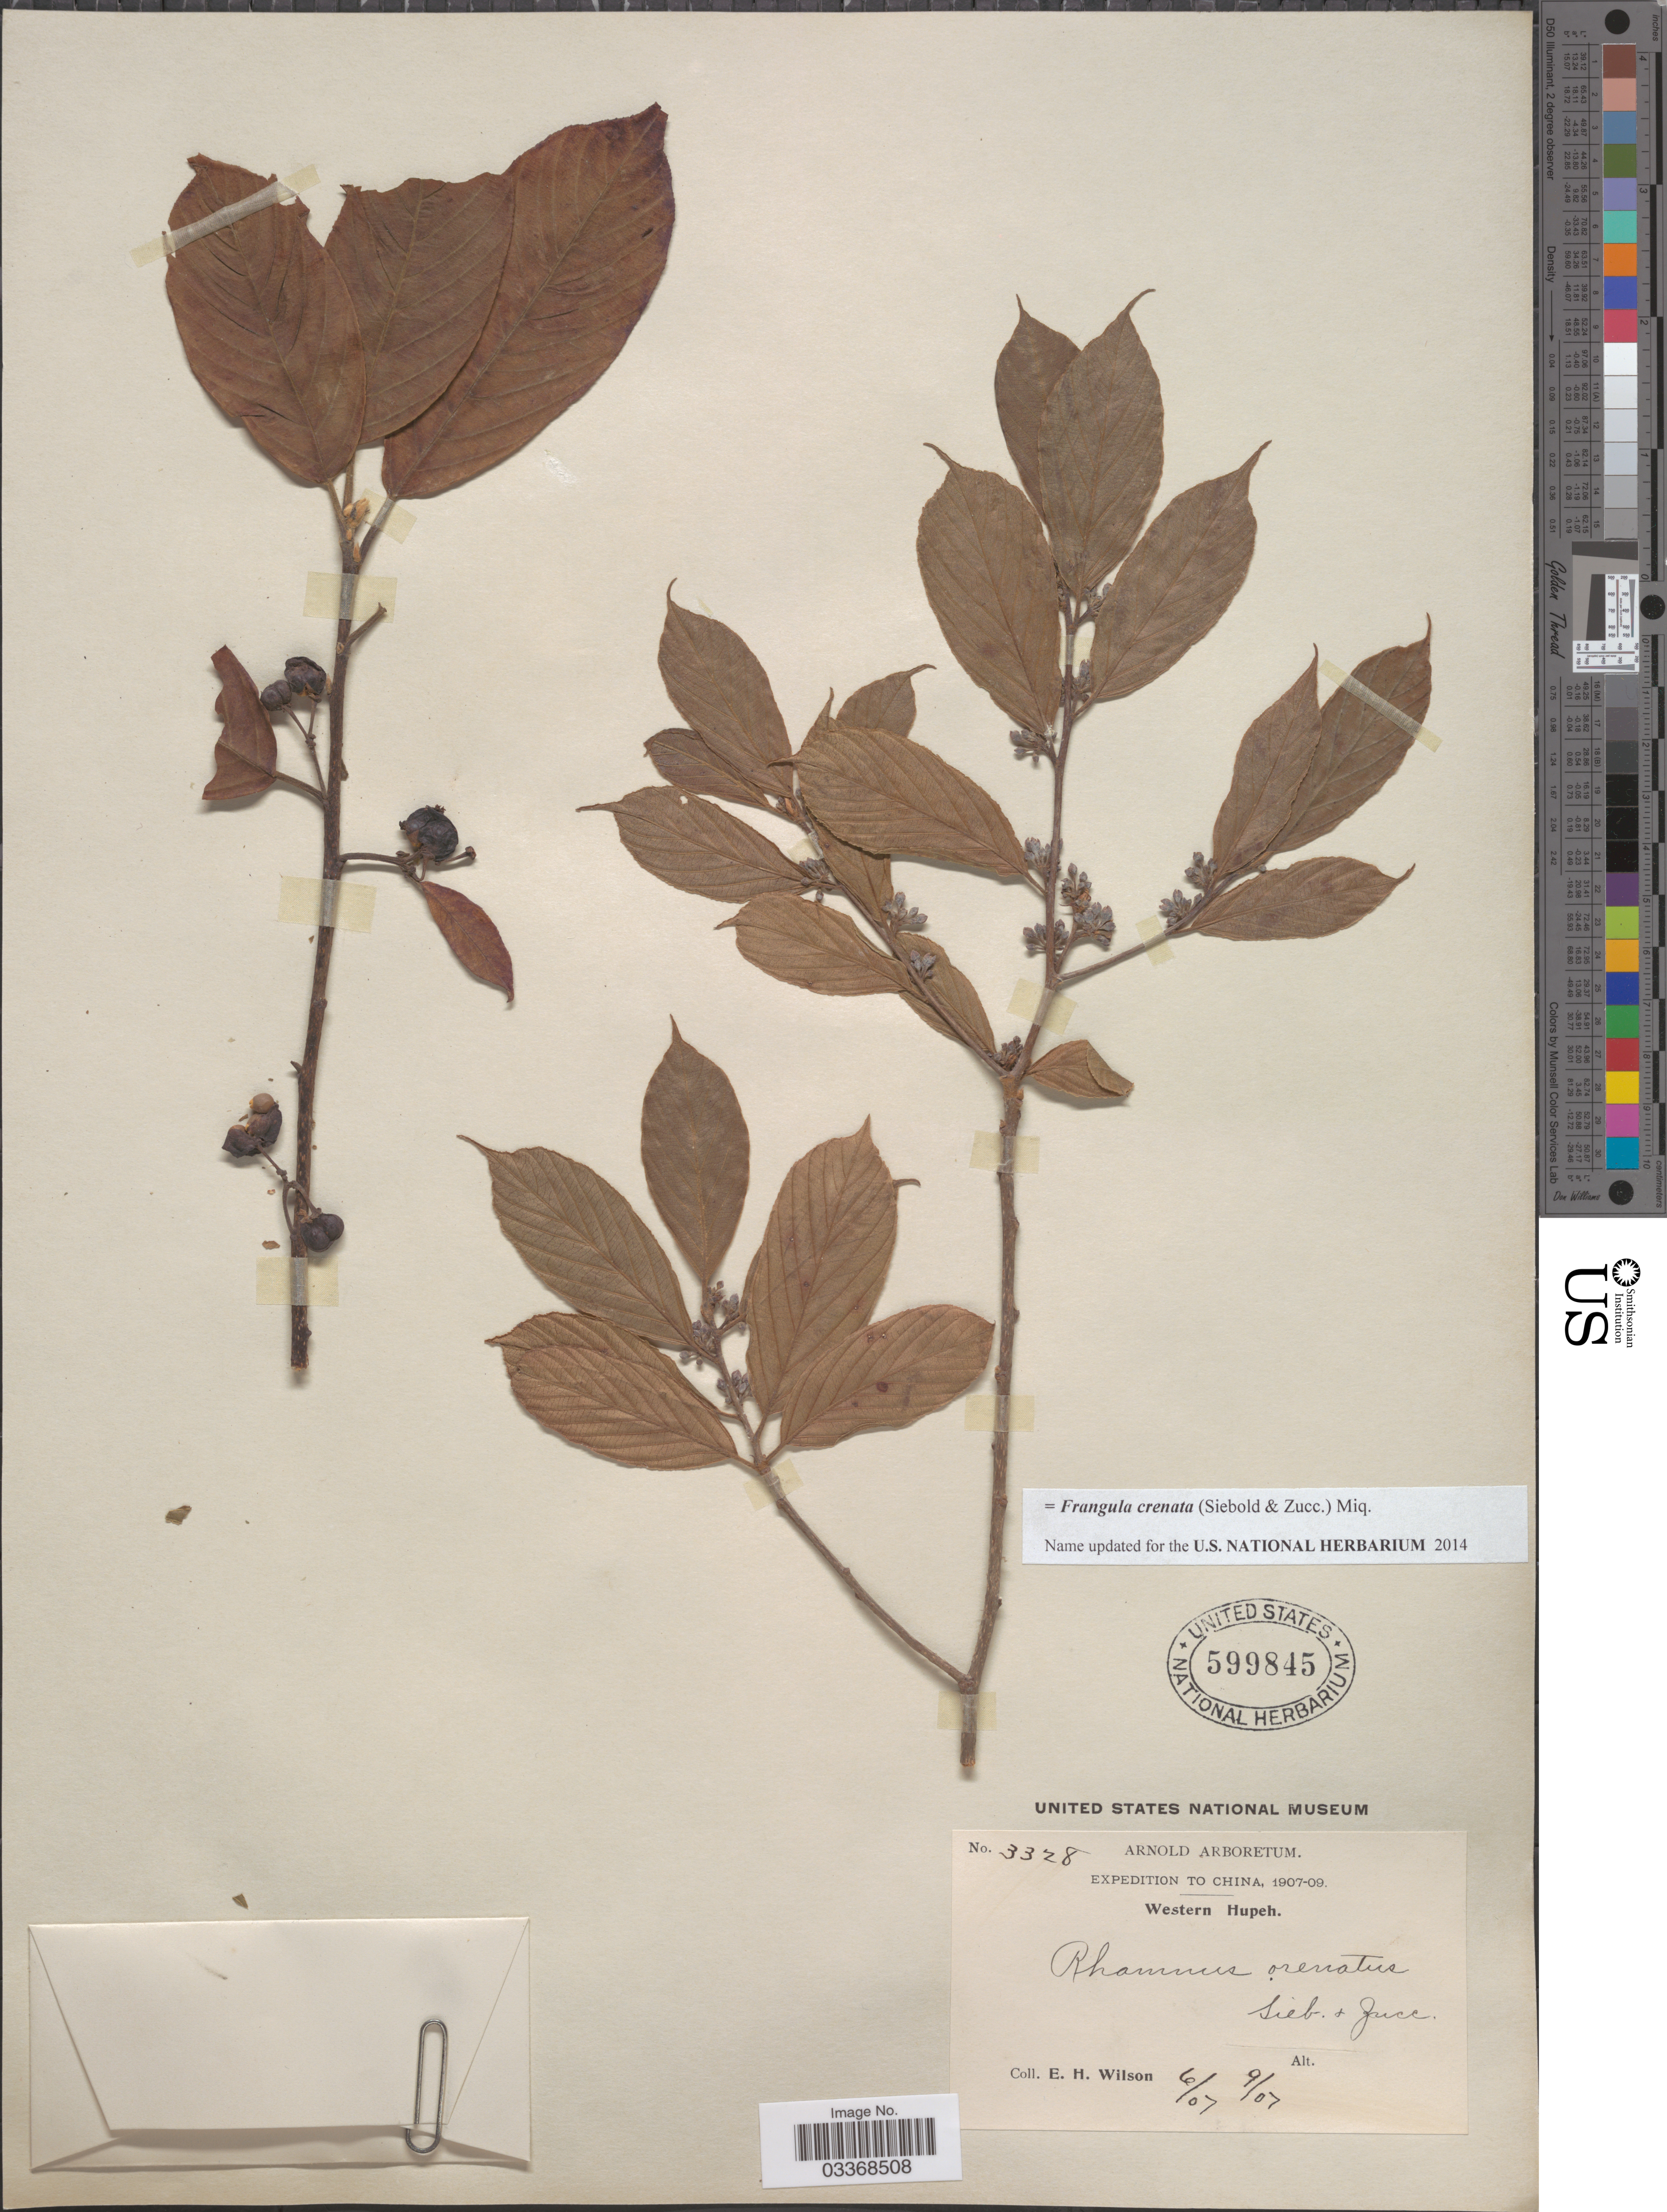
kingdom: Plantae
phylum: Tracheophyta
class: Magnoliopsida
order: Rosales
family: Rhamnaceae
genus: Frangula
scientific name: Frangula crenata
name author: (Siebold & Zucc.) Miq.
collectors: E. Wilson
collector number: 3328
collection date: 1907-06/1907-09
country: China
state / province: Hubei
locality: Western Hupeh.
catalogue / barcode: US 599845